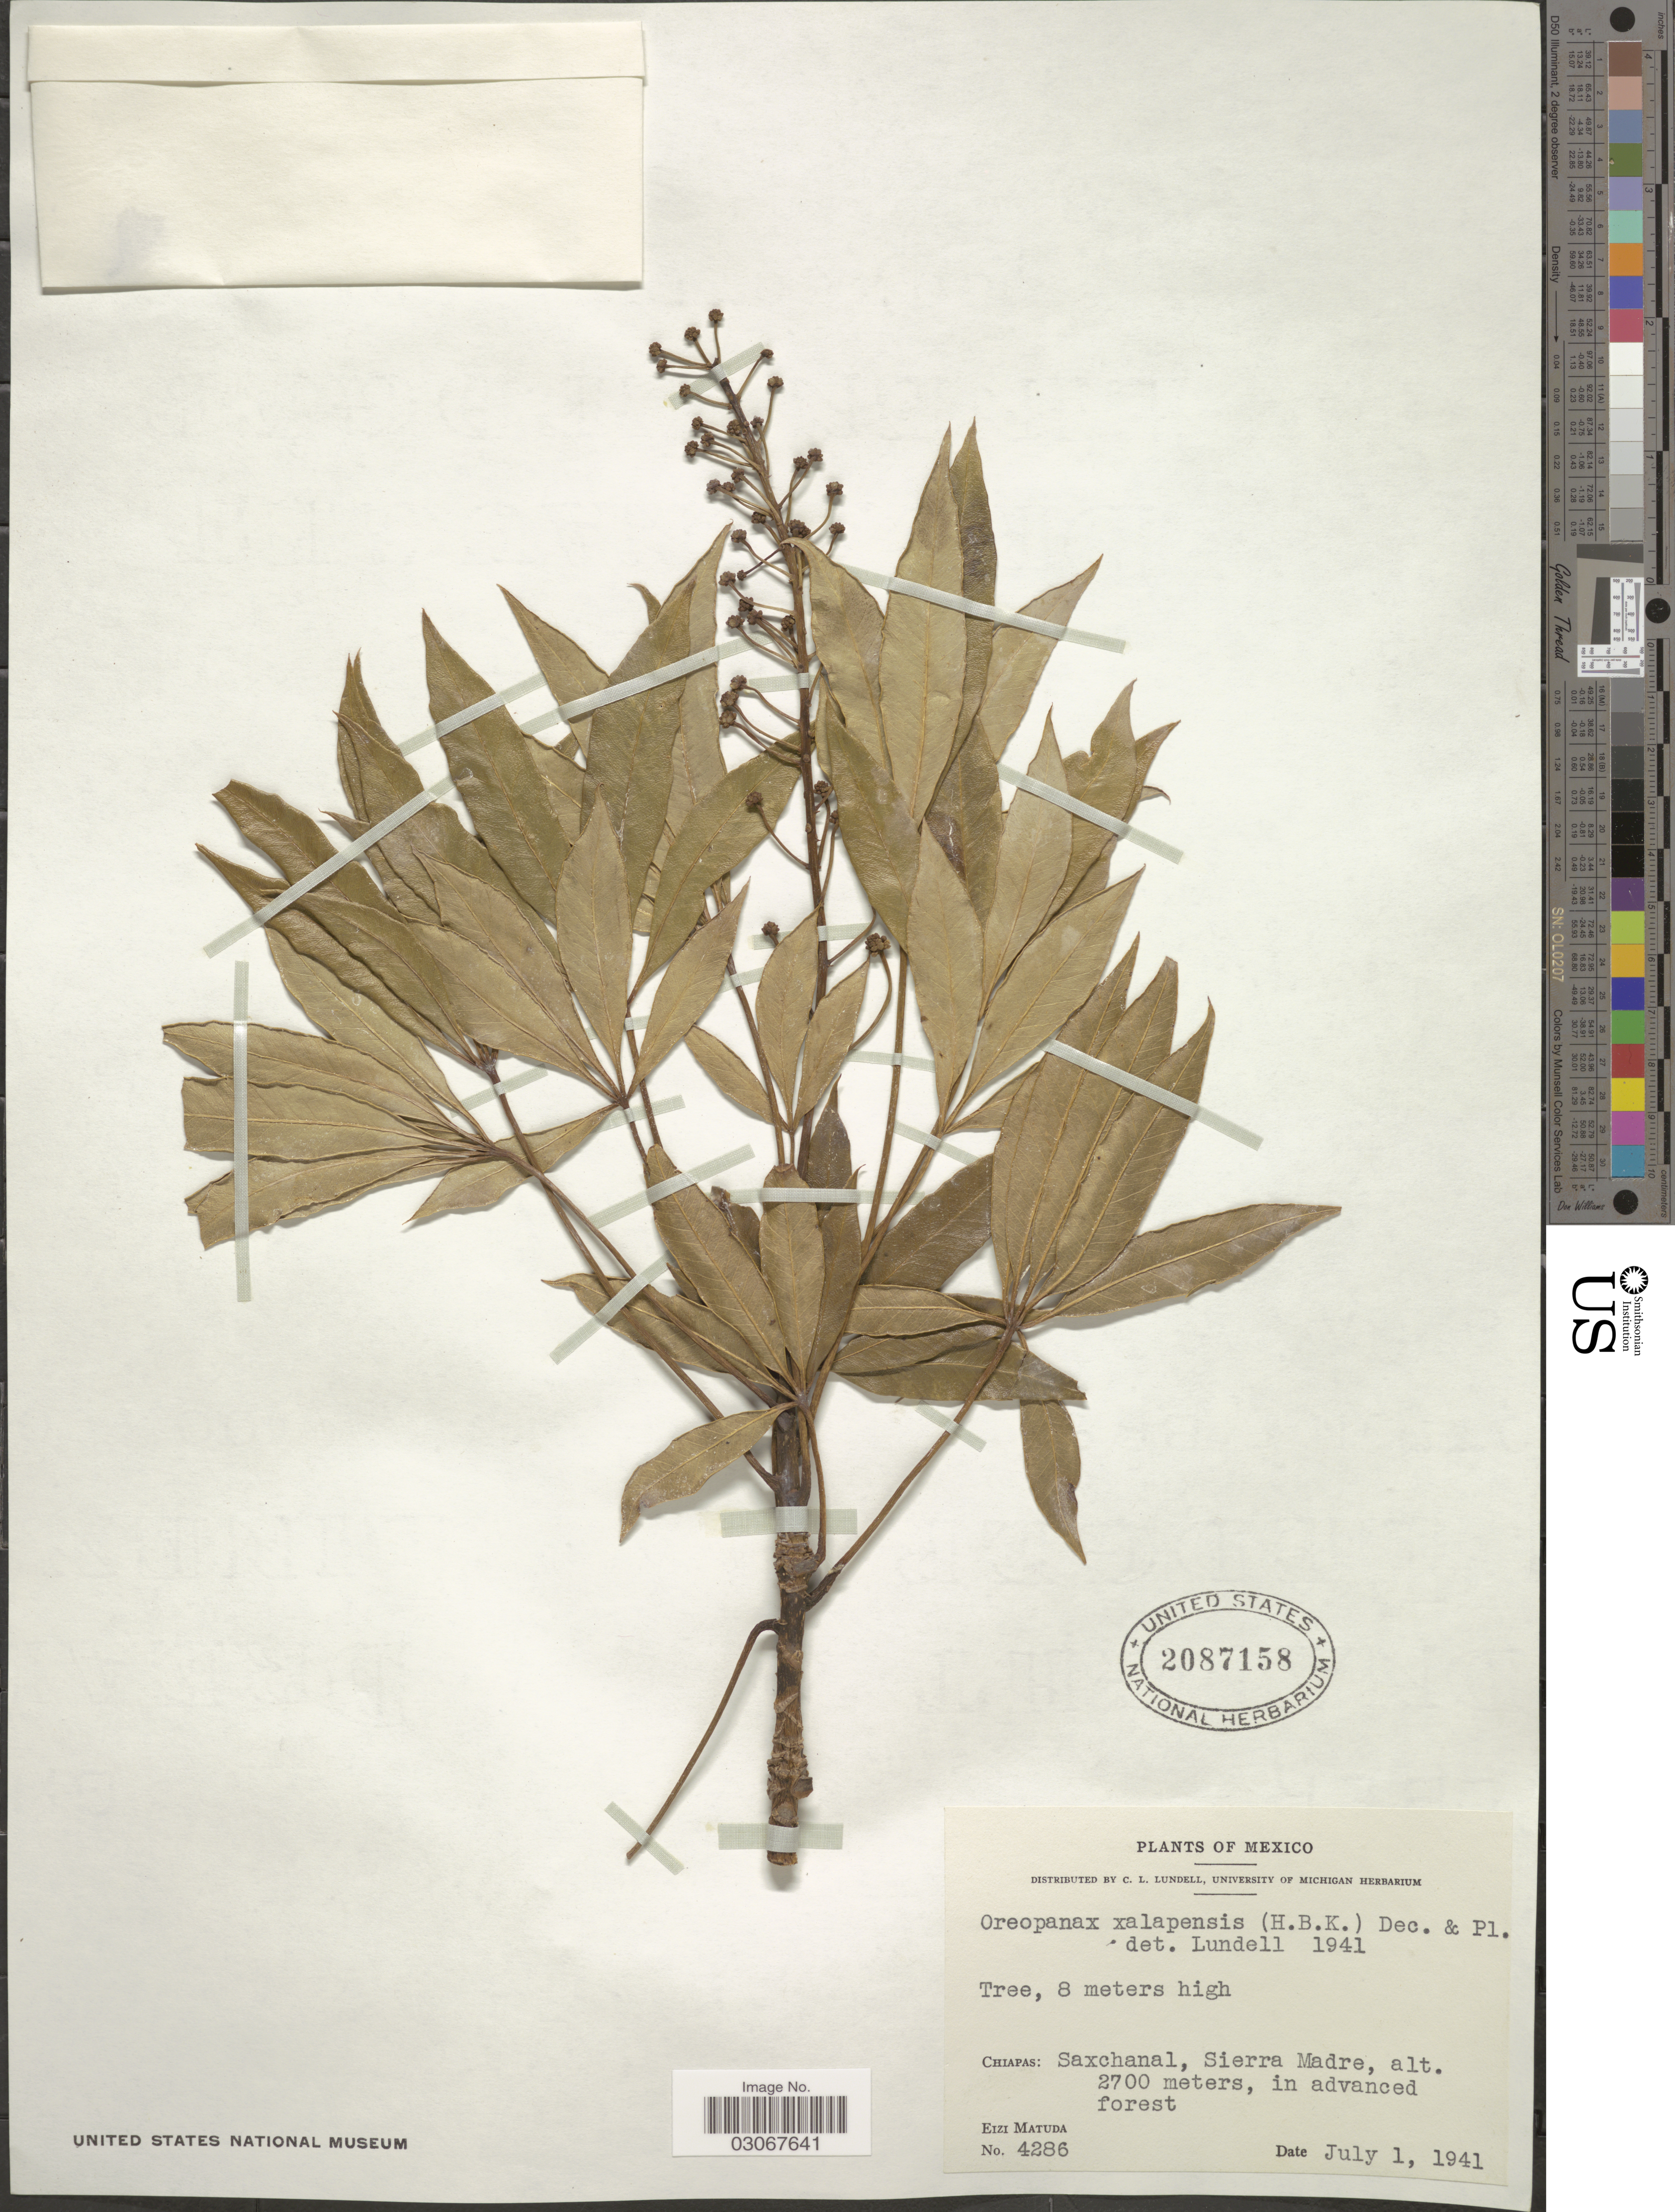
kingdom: Plantae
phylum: Tracheophyta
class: Magnoliopsida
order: Apiales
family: Araliaceae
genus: Oreopanax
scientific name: Oreopanax xalapensis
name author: (Kunth) Decne. & Planch.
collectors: E. Matuda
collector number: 4286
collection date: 1941-07-01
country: Mexico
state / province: Chiapas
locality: Saxchanal, Sierra Madre.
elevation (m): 2700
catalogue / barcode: US 2087158